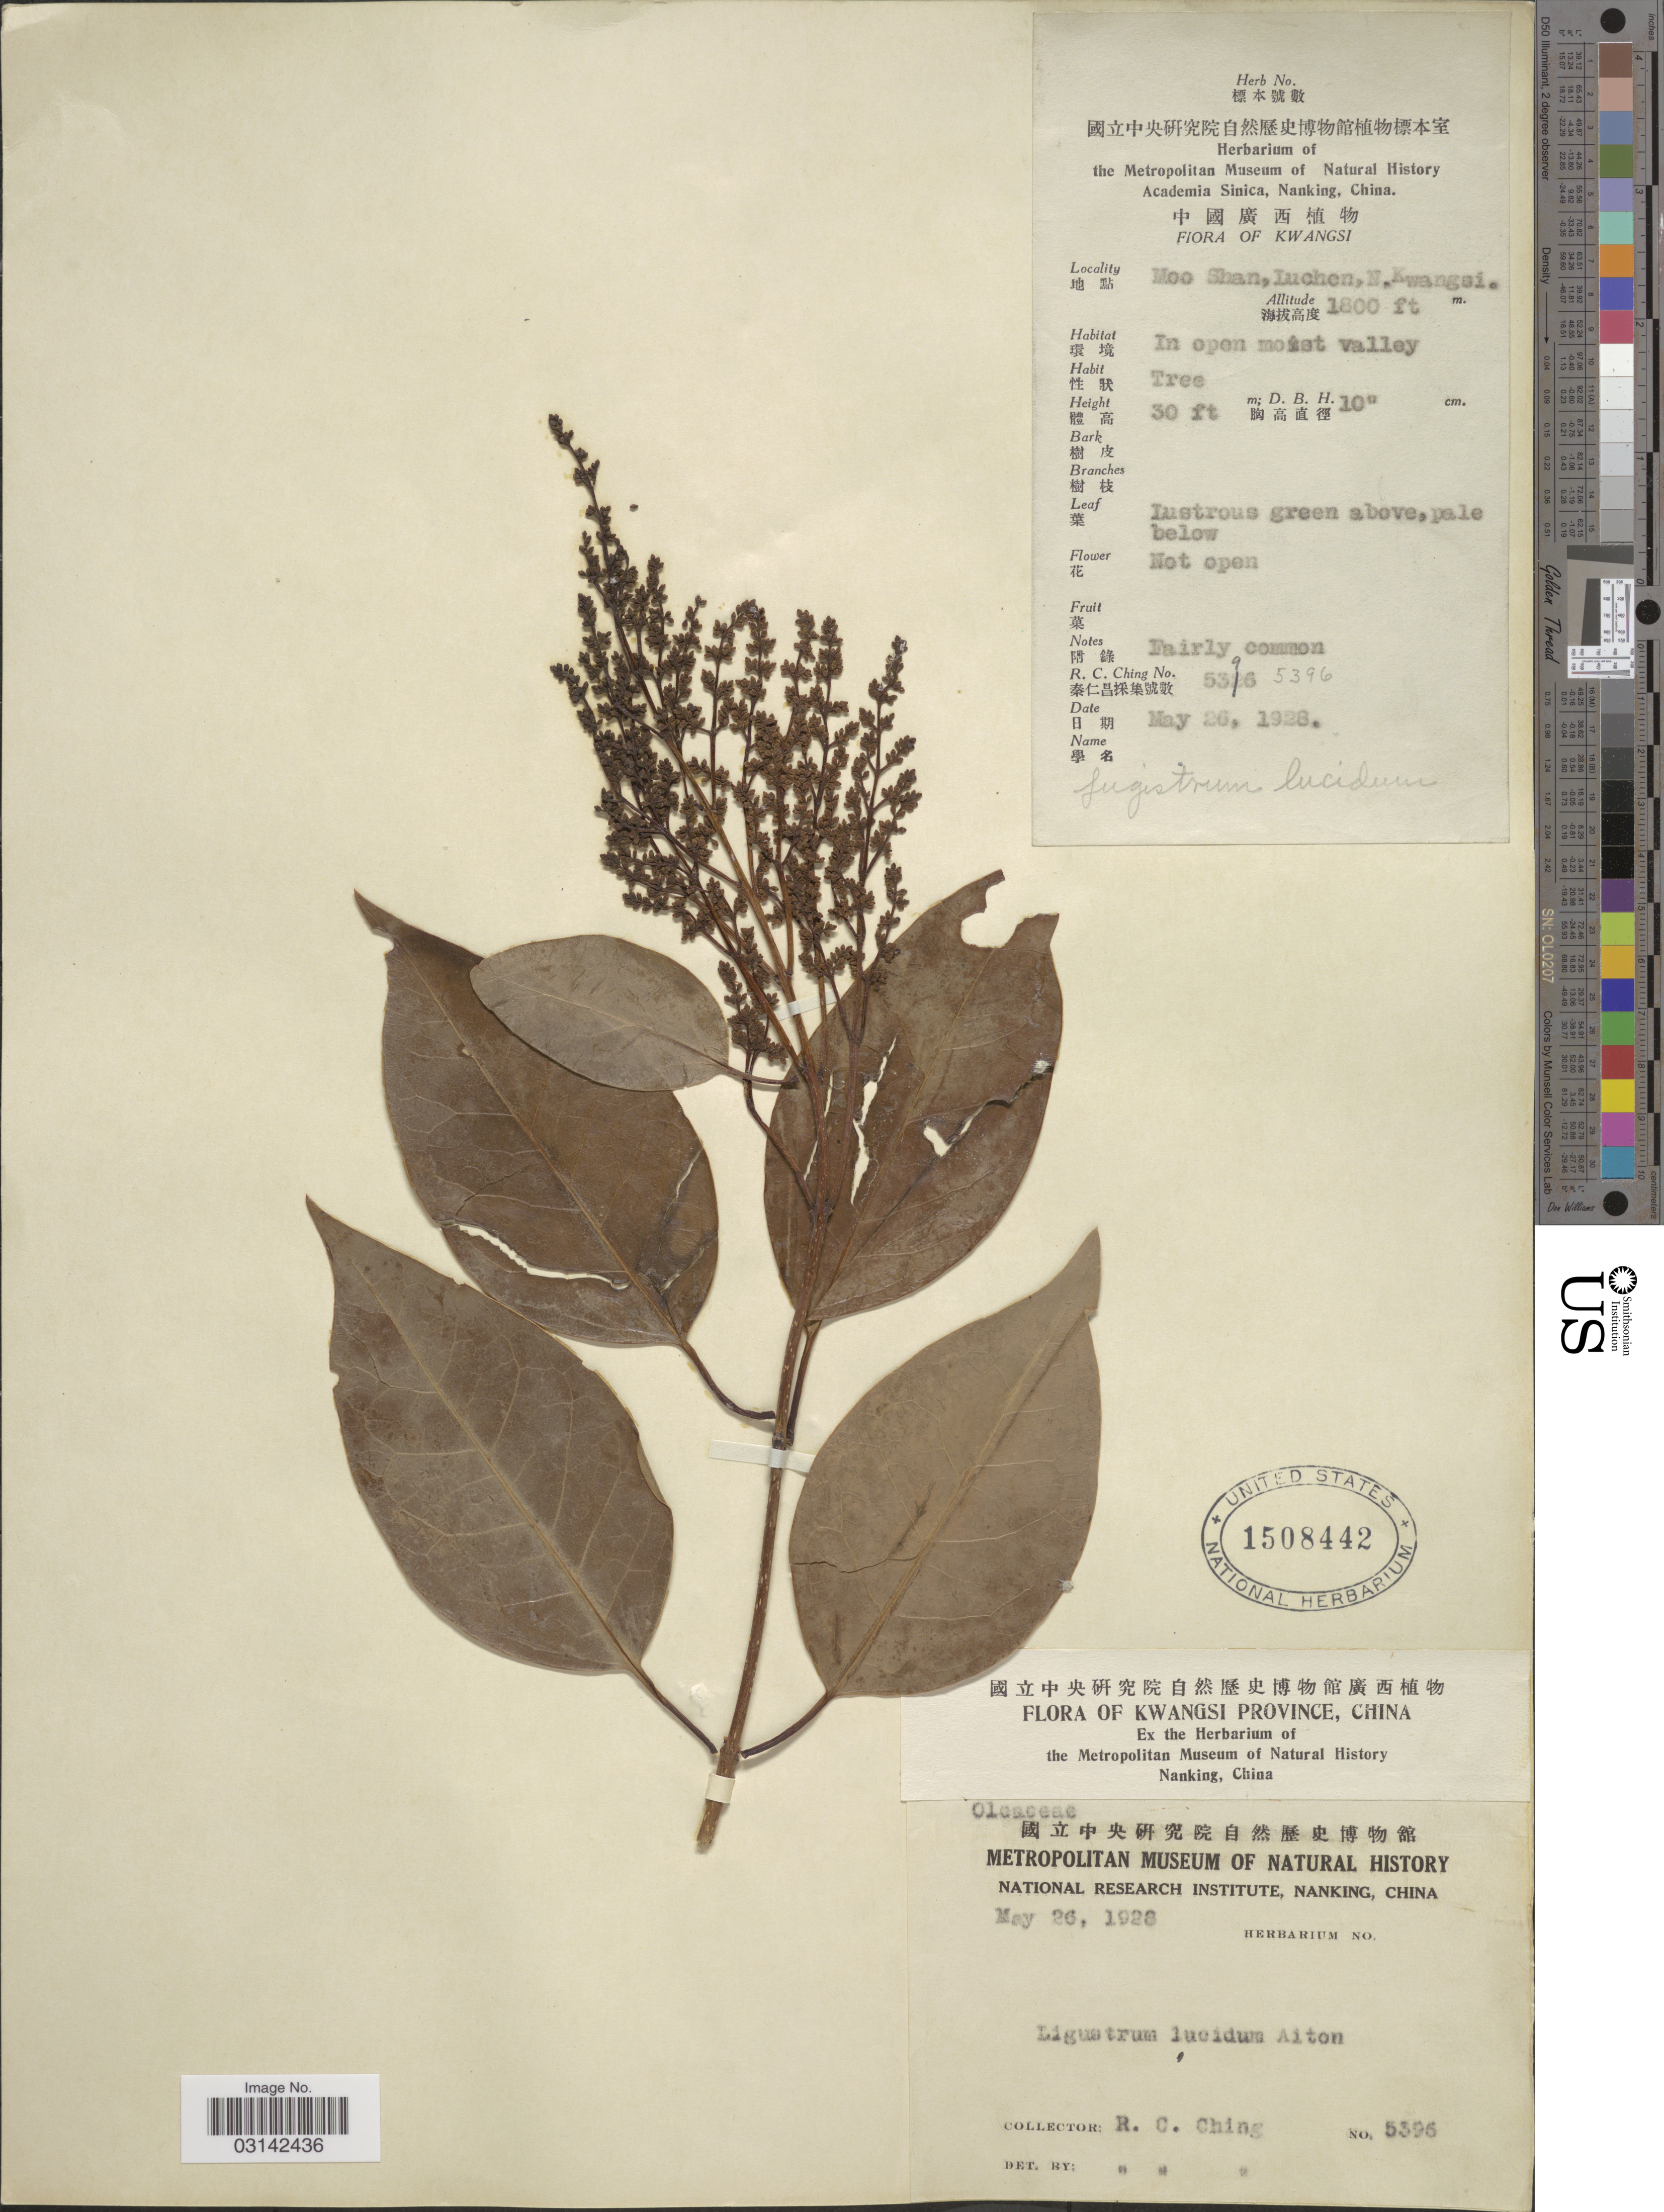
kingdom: Plantae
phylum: Tracheophyta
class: Magnoliopsida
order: Lamiales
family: Oleaceae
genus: Ligustrum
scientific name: Ligustrum lucidum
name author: W.T. Aiton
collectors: R. C. Ching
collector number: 5396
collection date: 1928-05-26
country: China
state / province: Guangxi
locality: Kwangsi Province, Moo Shan, Luchen, N. Kwangsi.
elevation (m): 549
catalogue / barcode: US 1508442